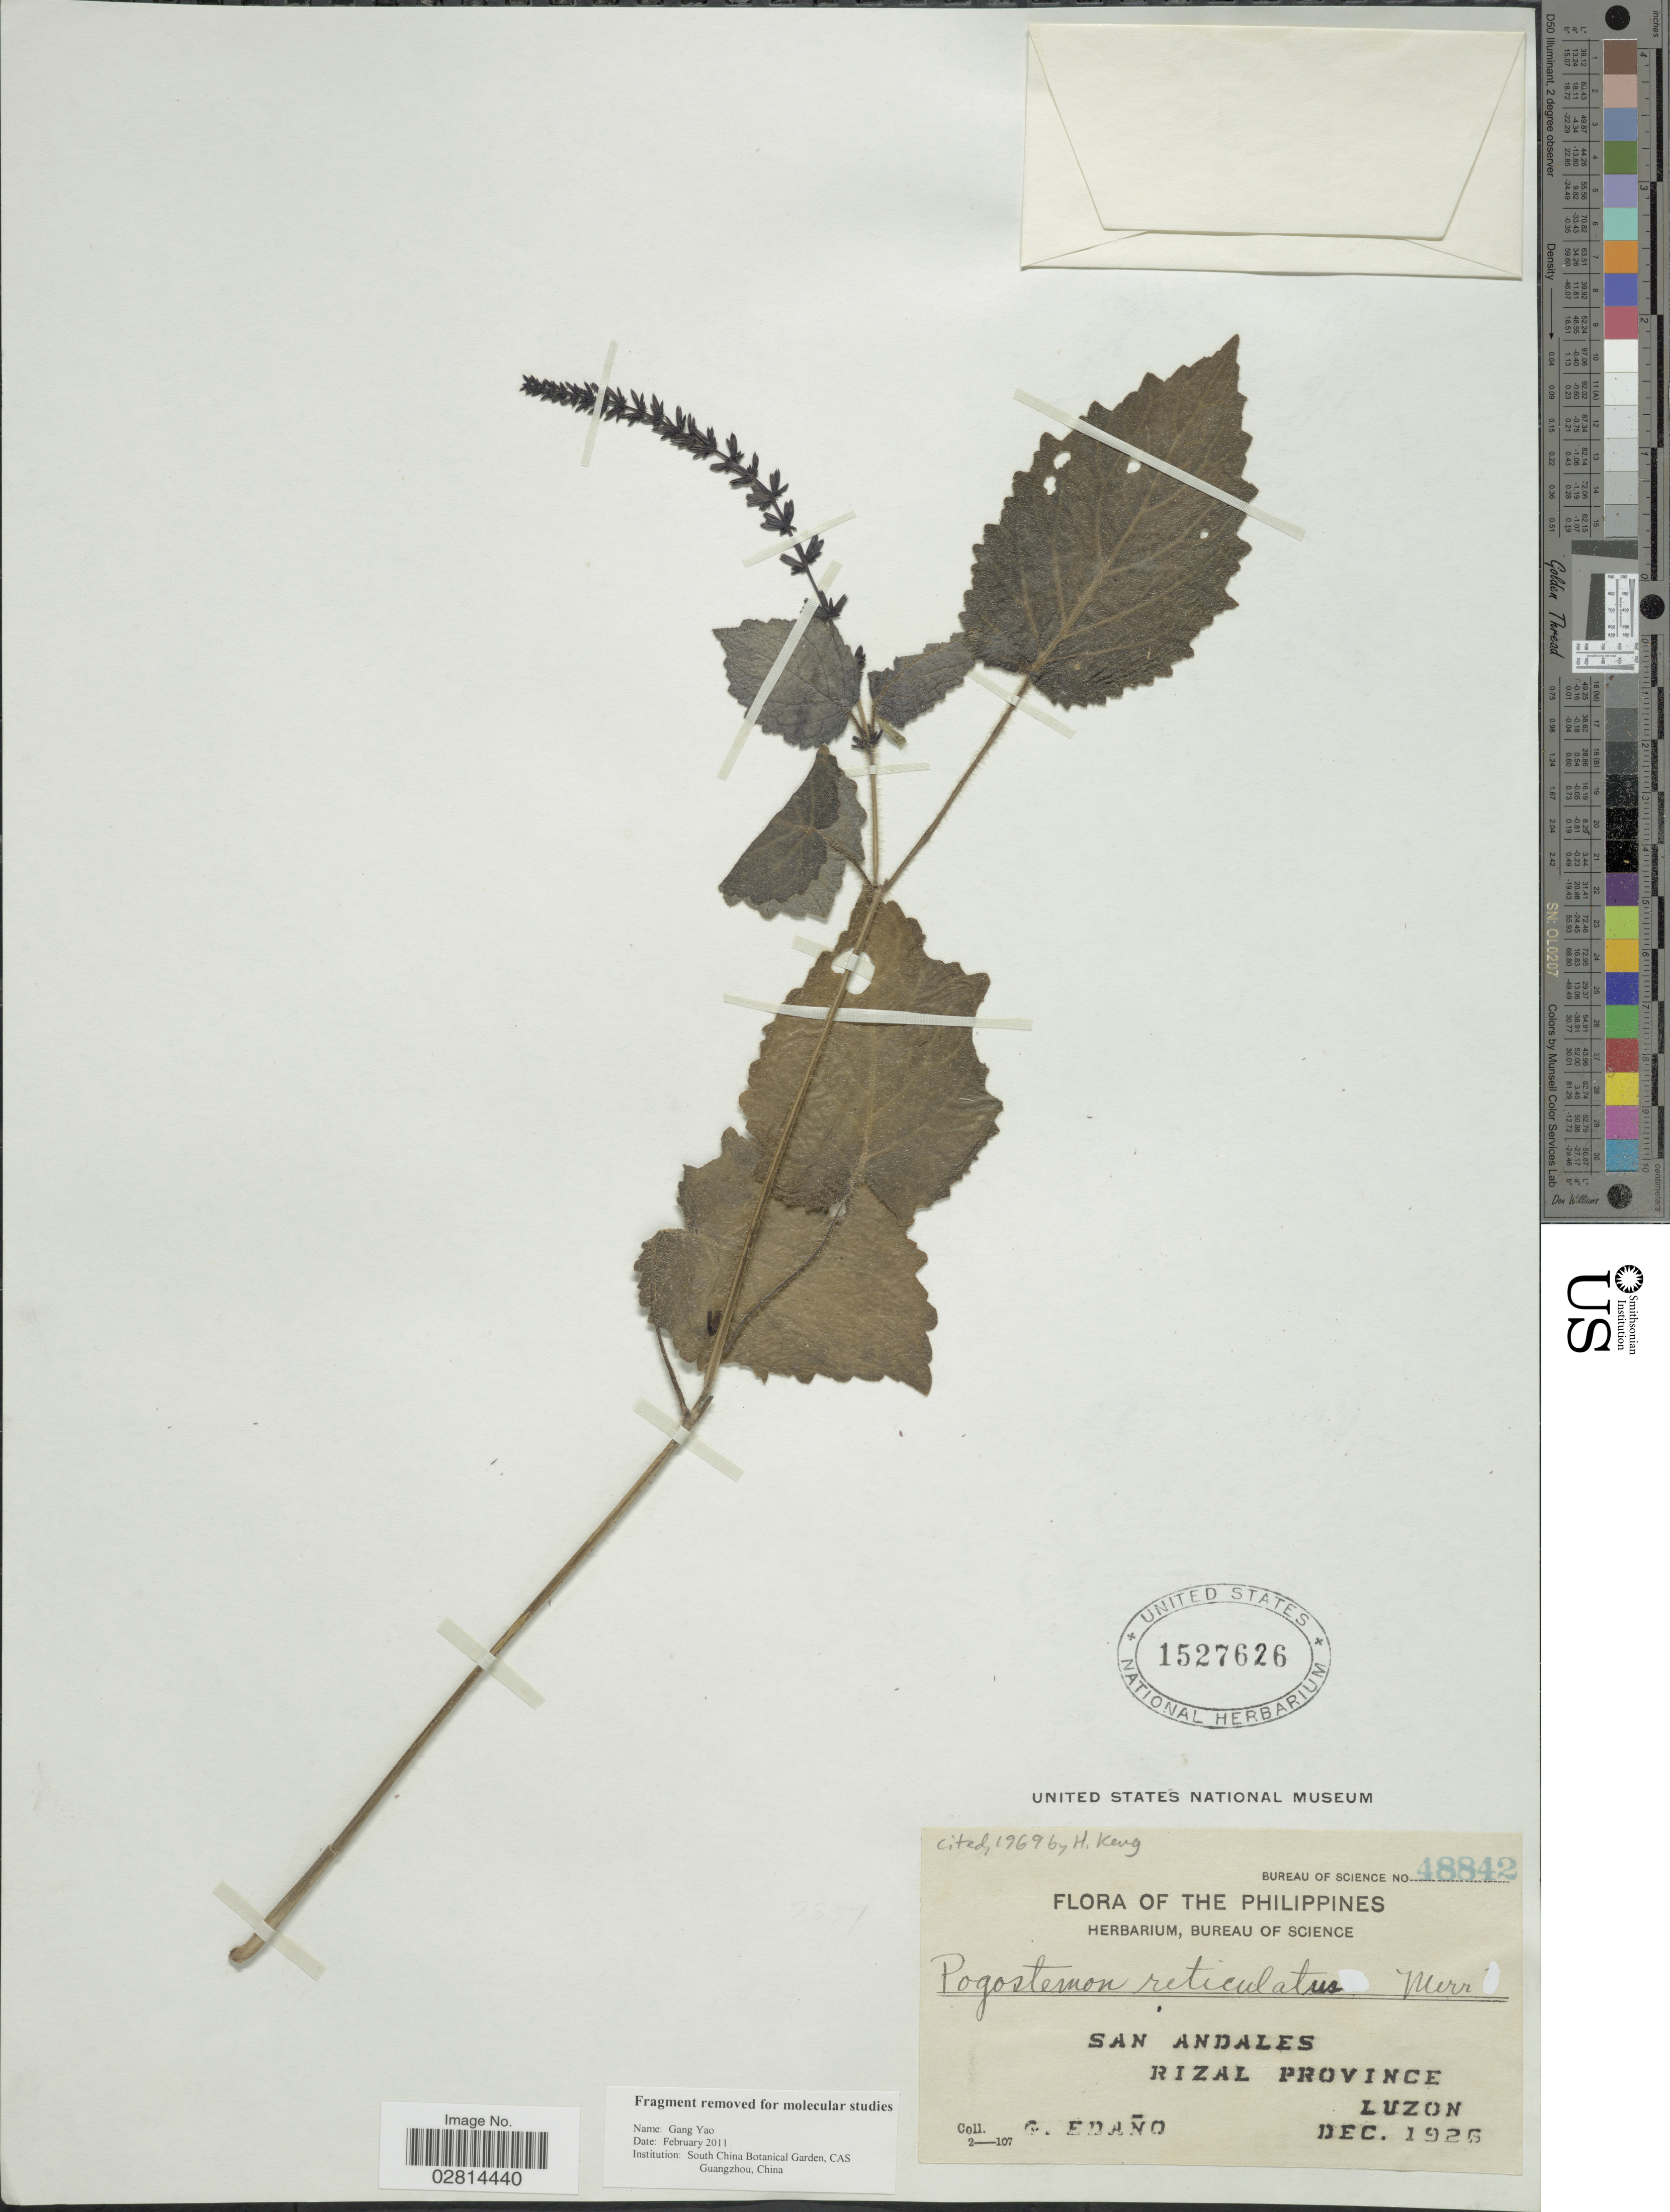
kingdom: Plantae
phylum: Tracheophyta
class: Magnoliopsida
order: Lamiales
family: Lamiaceae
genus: Pogostemon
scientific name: Pogostemon reticulatus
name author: Merr.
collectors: G. Edaño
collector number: Bureau of Science 48842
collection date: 1926-12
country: Philippines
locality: San Andales. Rizal Province. Luzon.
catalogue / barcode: US 1527626